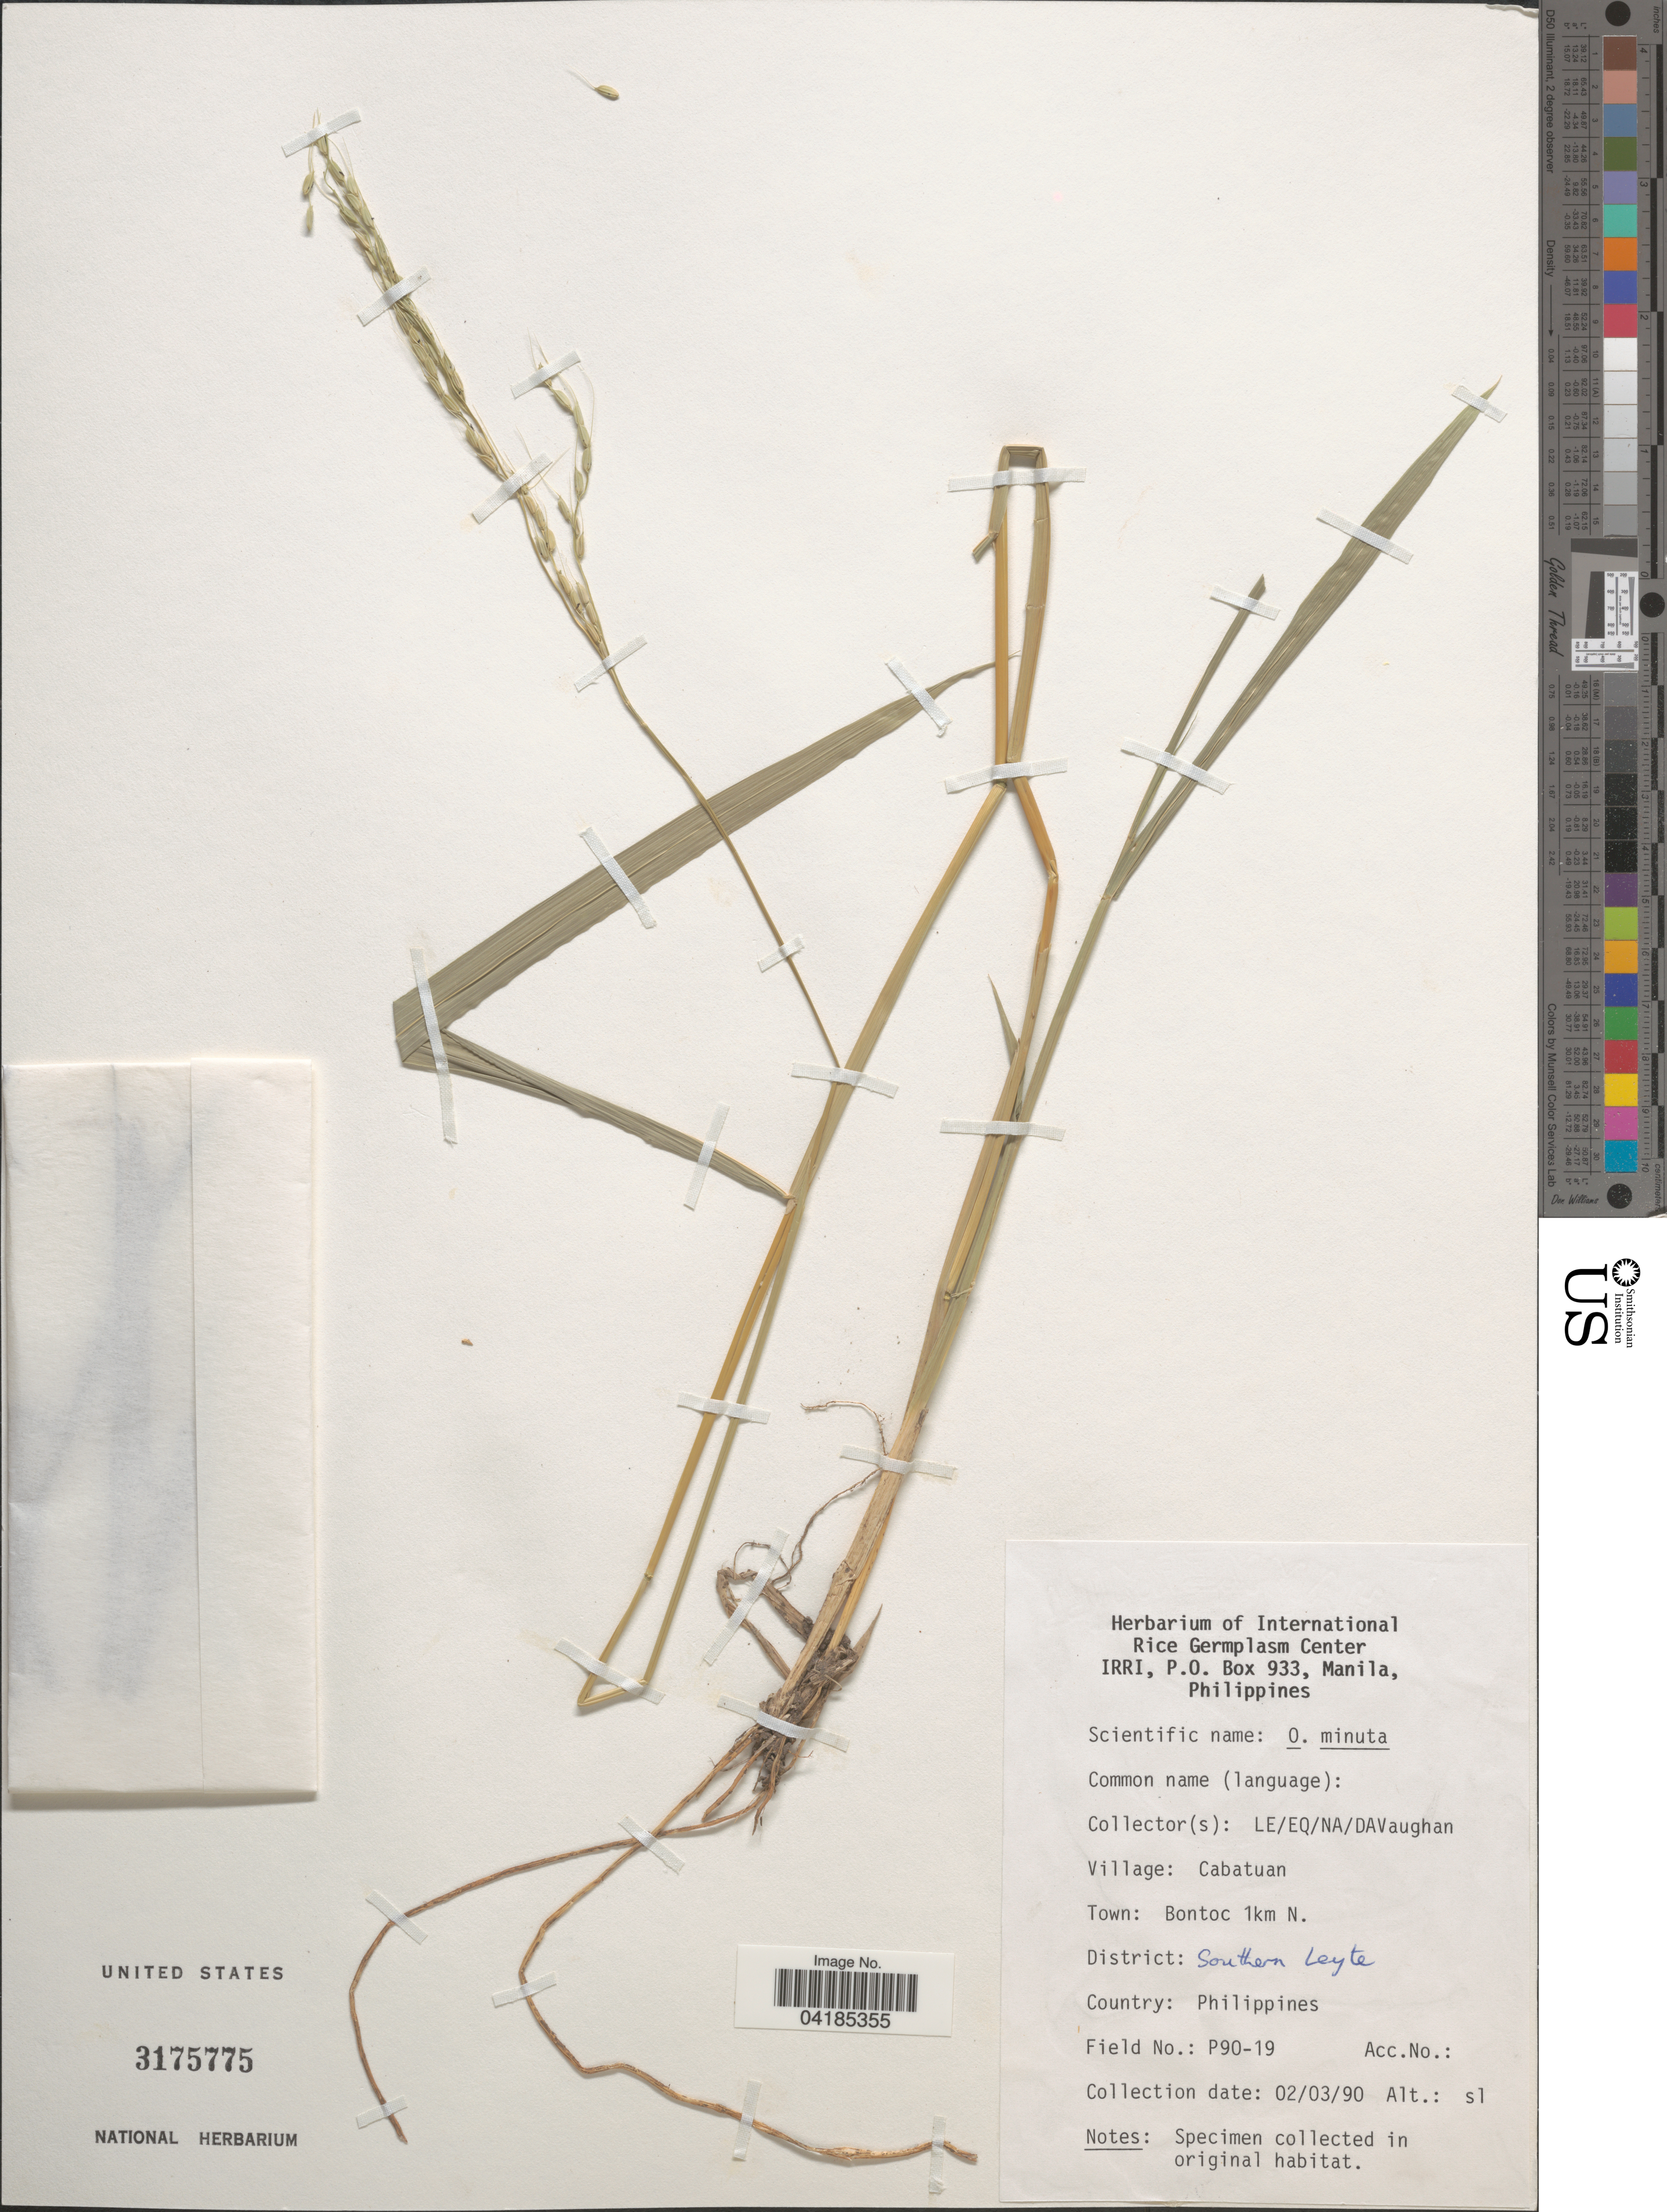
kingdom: Plantae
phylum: Tracheophyta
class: Liliopsida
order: Poales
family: Poaceae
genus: Oryza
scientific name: Oryza latifolia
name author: Desv.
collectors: L. E., E. Q., N. A. & D. Vaughan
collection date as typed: Transcribed d/m/y: 2/3/90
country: Philippines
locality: Village: Cabatuan. Town: Bontoc 1km N. District: Southern Leyte. Field No.: P90-19.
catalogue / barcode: US 3175775